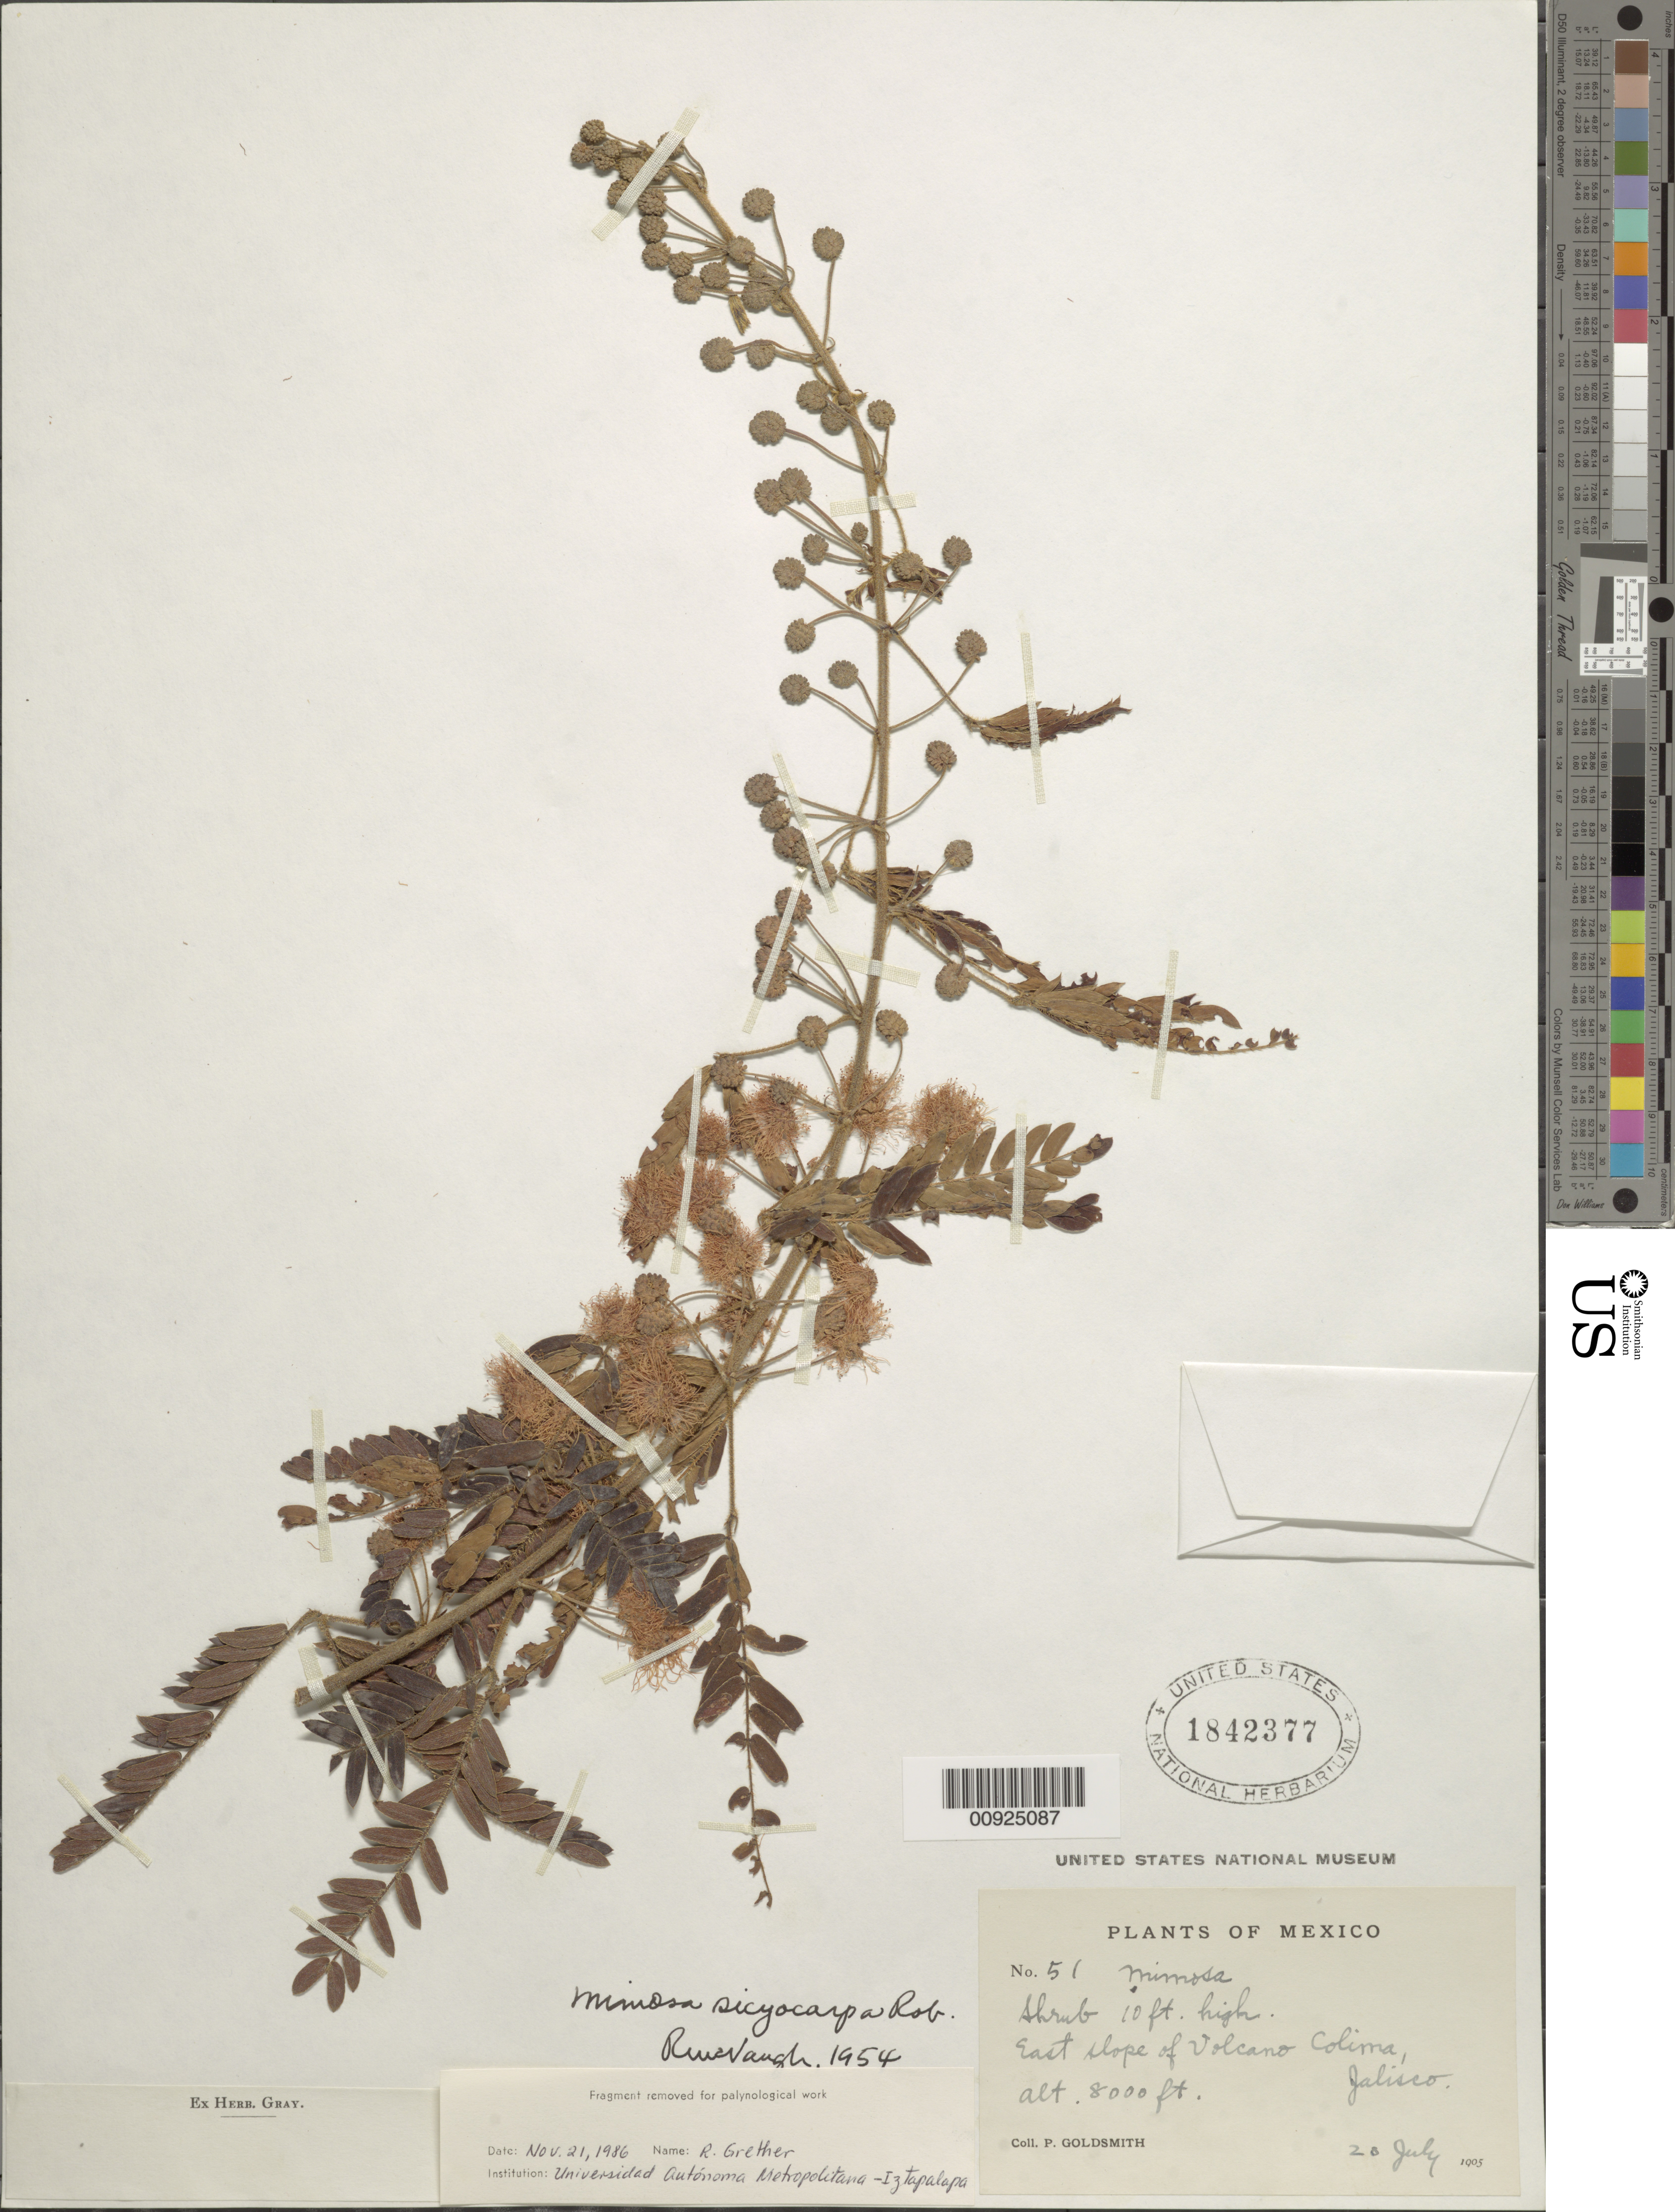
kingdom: Plantae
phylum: Tracheophyta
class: Magnoliopsida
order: Fabales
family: Fabaceae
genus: Mimosa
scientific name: Mimosa sicyocarpa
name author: B.L. Rob.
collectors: P. Goldsmith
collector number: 51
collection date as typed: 20 Jul 1905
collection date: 1905-07-20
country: Mexico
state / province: Jalisco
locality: East slope of Volcano Colima, Jalisco.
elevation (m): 2438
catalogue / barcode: US 1842377